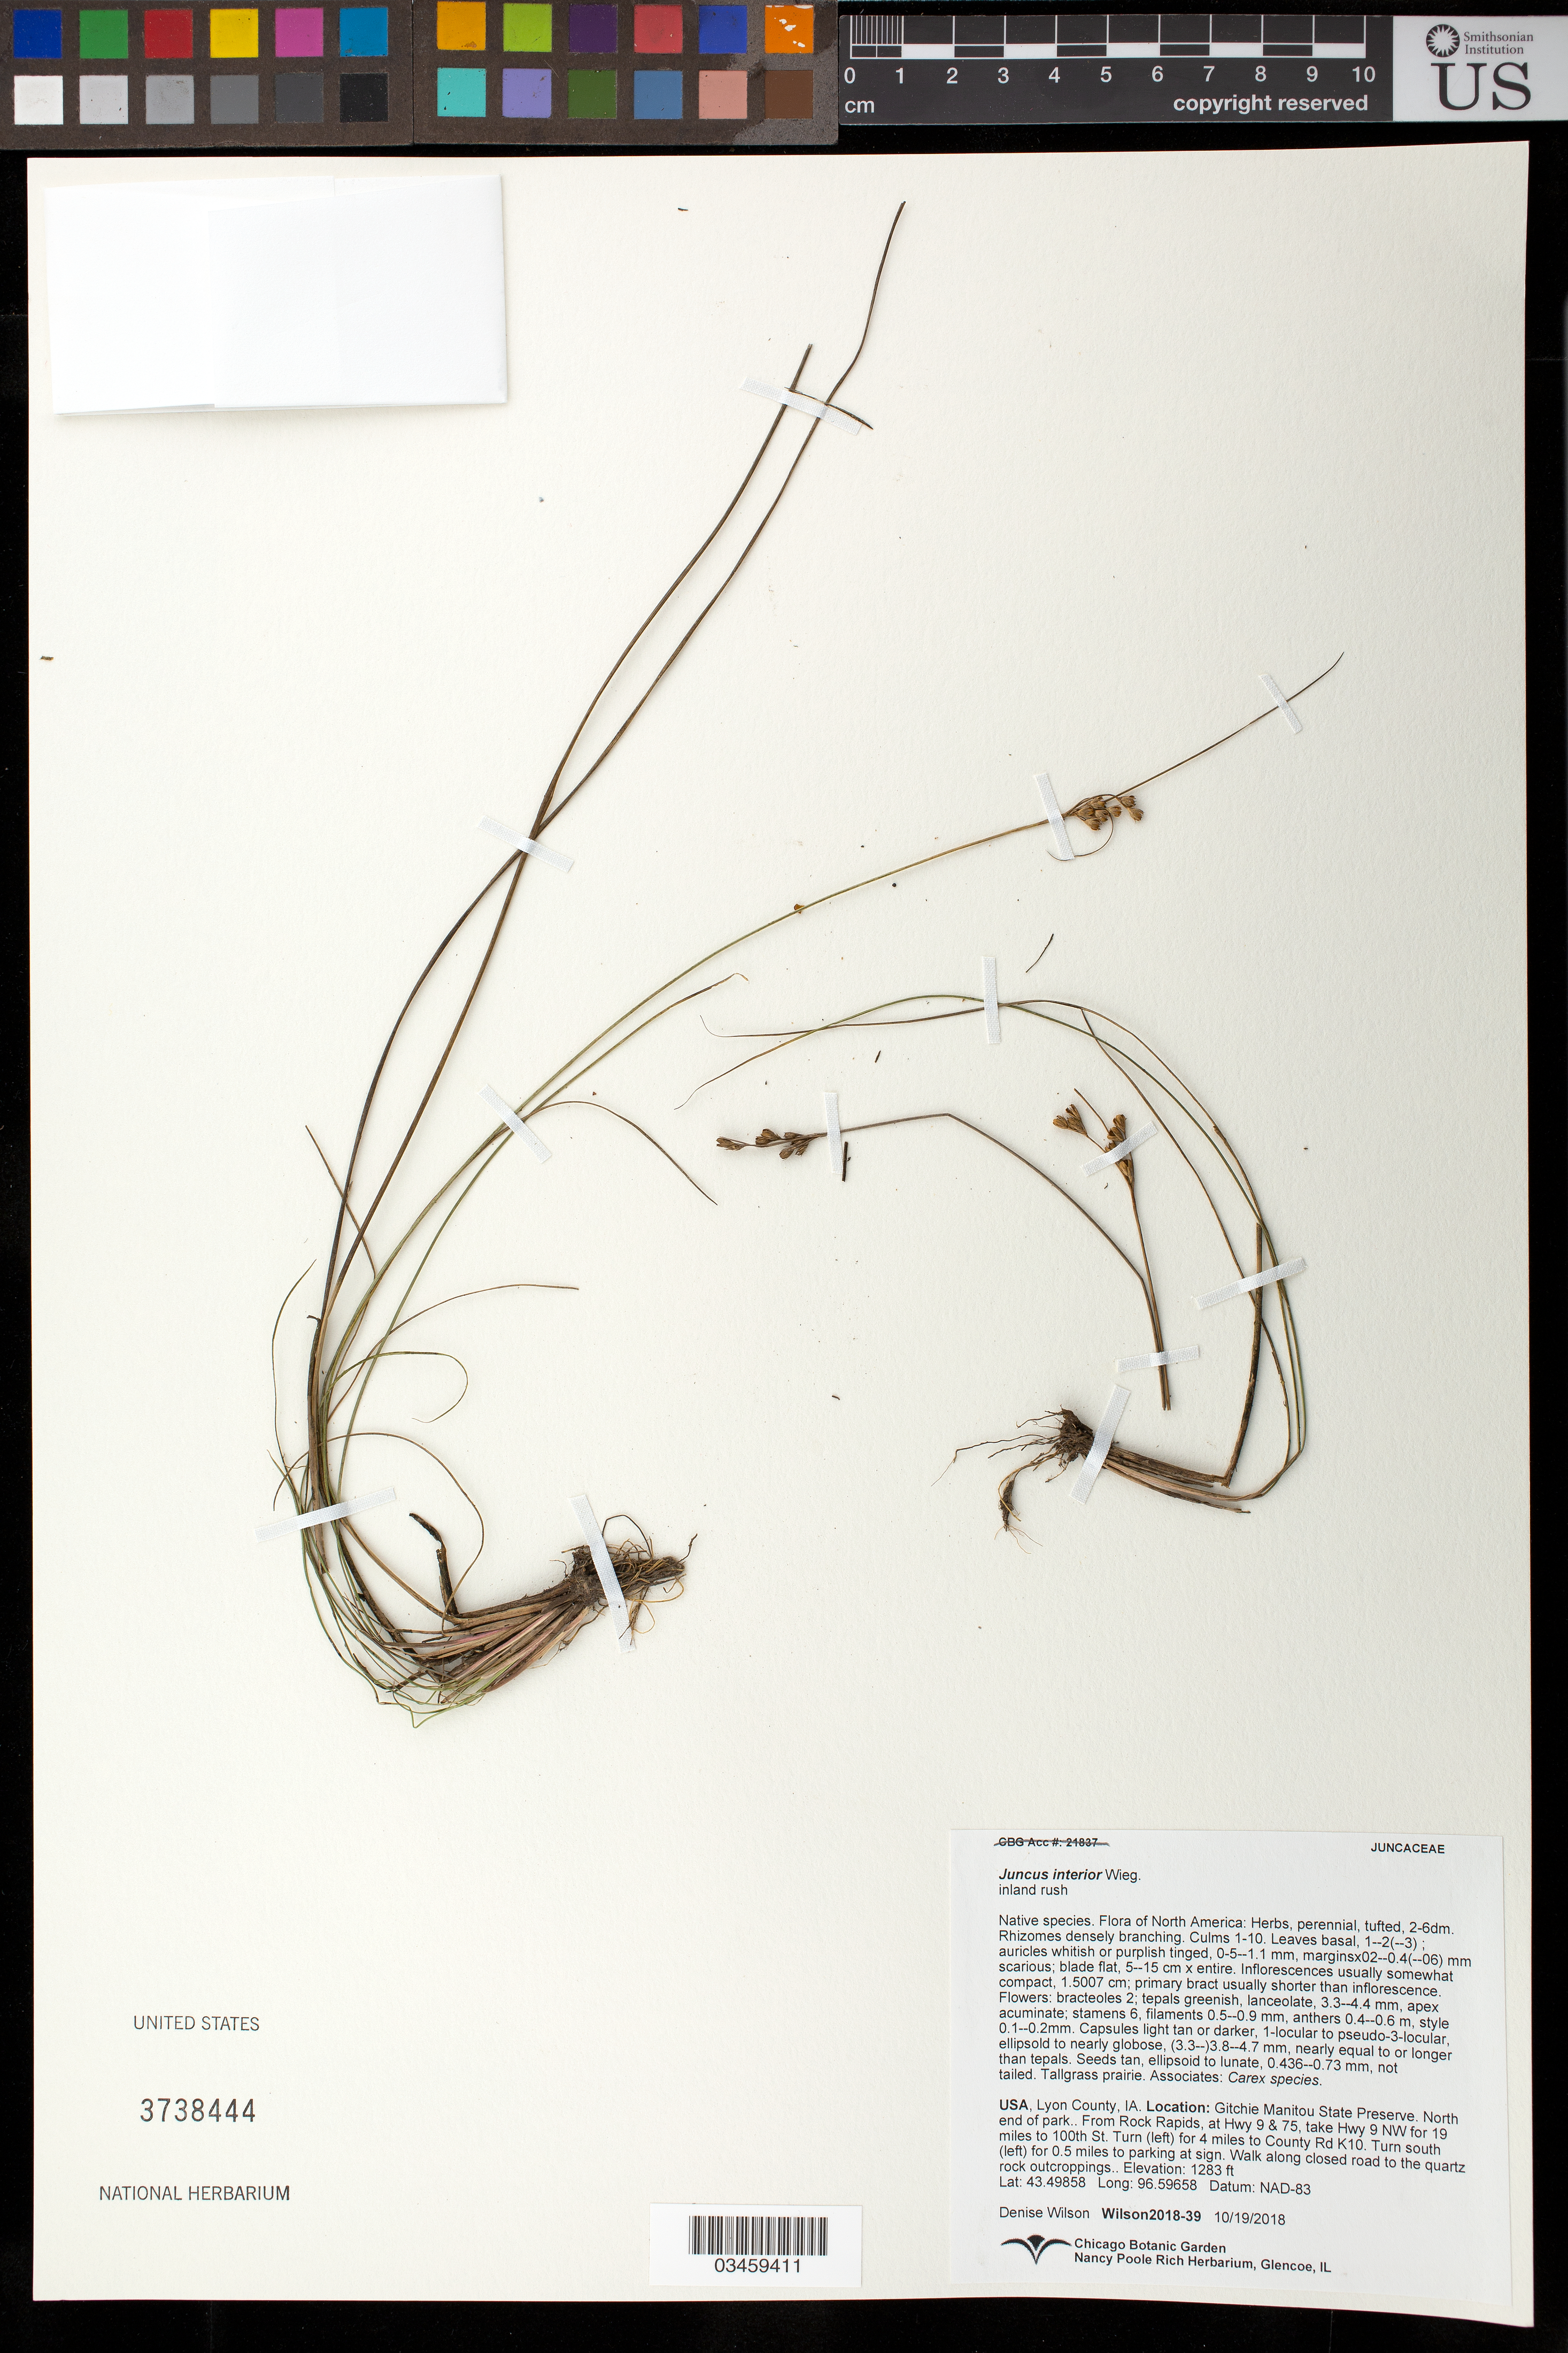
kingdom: Plantae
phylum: Tracheophyta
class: Liliopsida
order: Poales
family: Juncaceae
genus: Juncus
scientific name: Juncus interior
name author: Wiegand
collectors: D. Willson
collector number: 2018-39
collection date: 2018-10-19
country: United States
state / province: Iowa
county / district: Lyon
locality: Gitchie Manitou State Preserve, north end of park. From Rock Rapids, at Hwys 9 and 75, take Hwy 9 NW for 19 mi to 100th St., turn left for 4 mi to County Rd K10, turn south for 0.5 mi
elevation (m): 391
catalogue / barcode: US 3738444